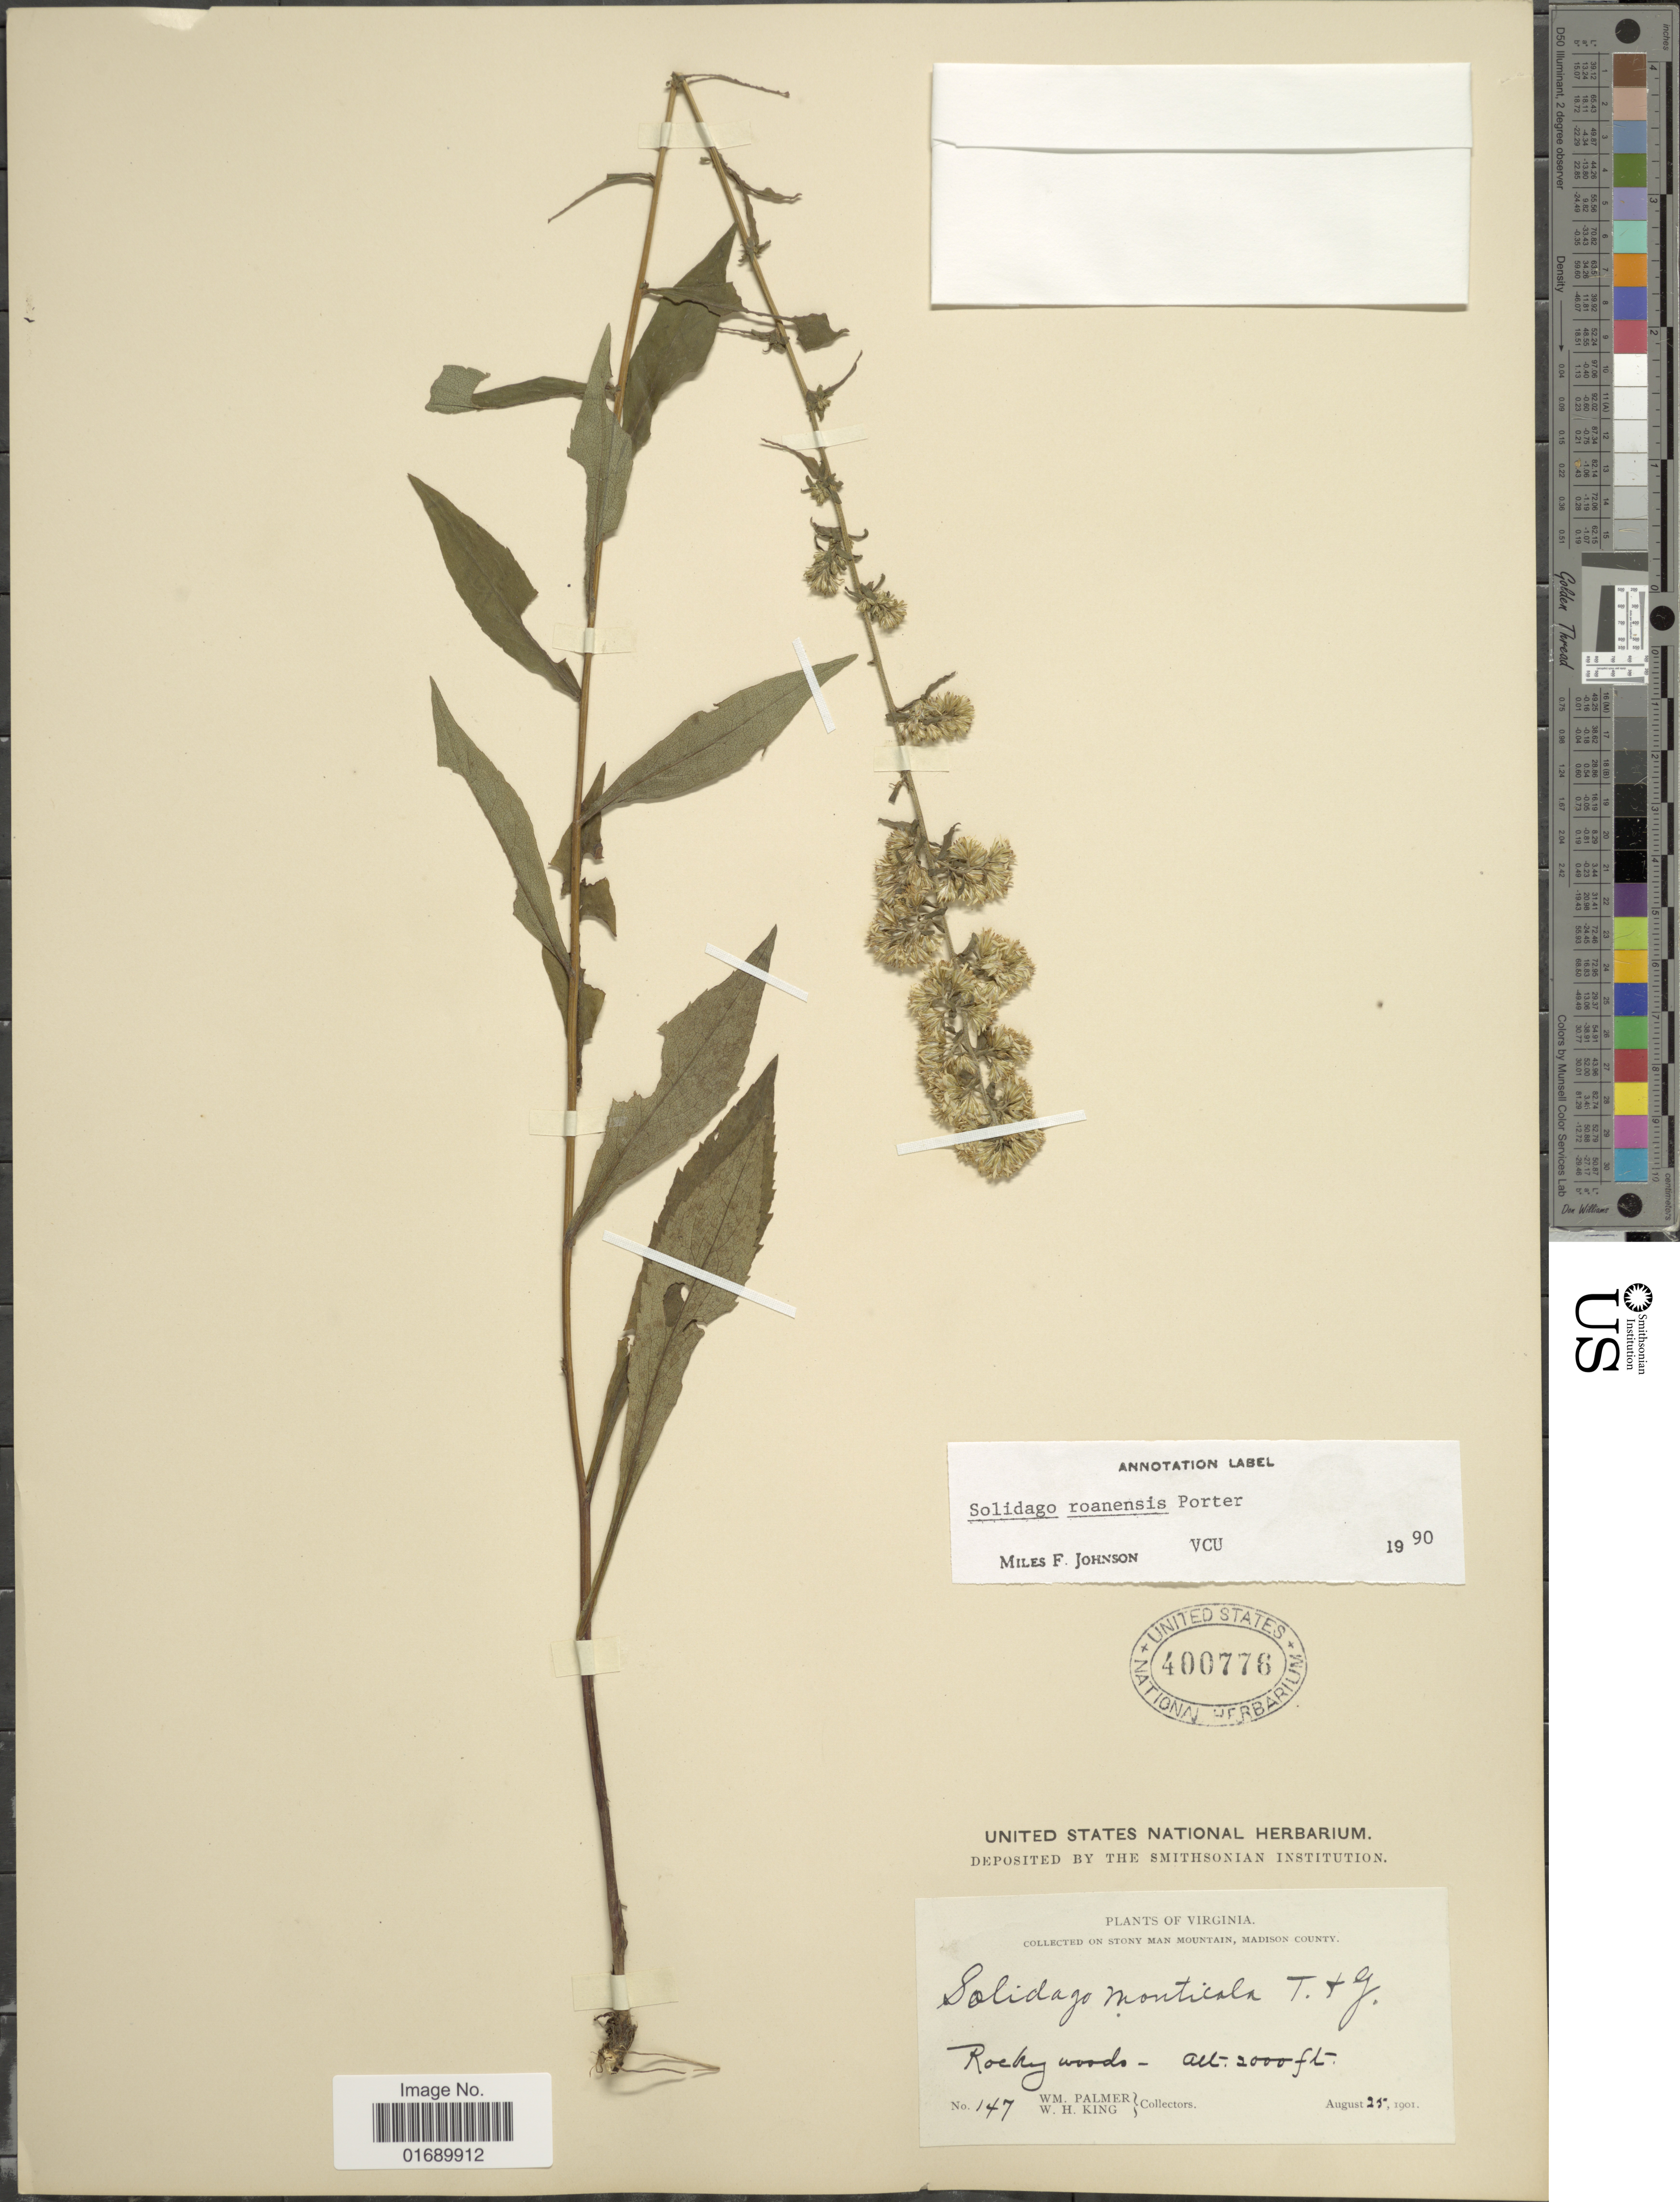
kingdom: Plantae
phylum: Tracheophyta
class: Magnoliopsida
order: Asterales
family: Asteraceae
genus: Solidago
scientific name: Solidago roanensis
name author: Porter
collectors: W. Palmer & W. H. King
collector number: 147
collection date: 1901-08-25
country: United States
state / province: Virginia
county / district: Madison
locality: On Stony Man Mountain, Rocky woods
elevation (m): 610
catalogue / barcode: US 400776